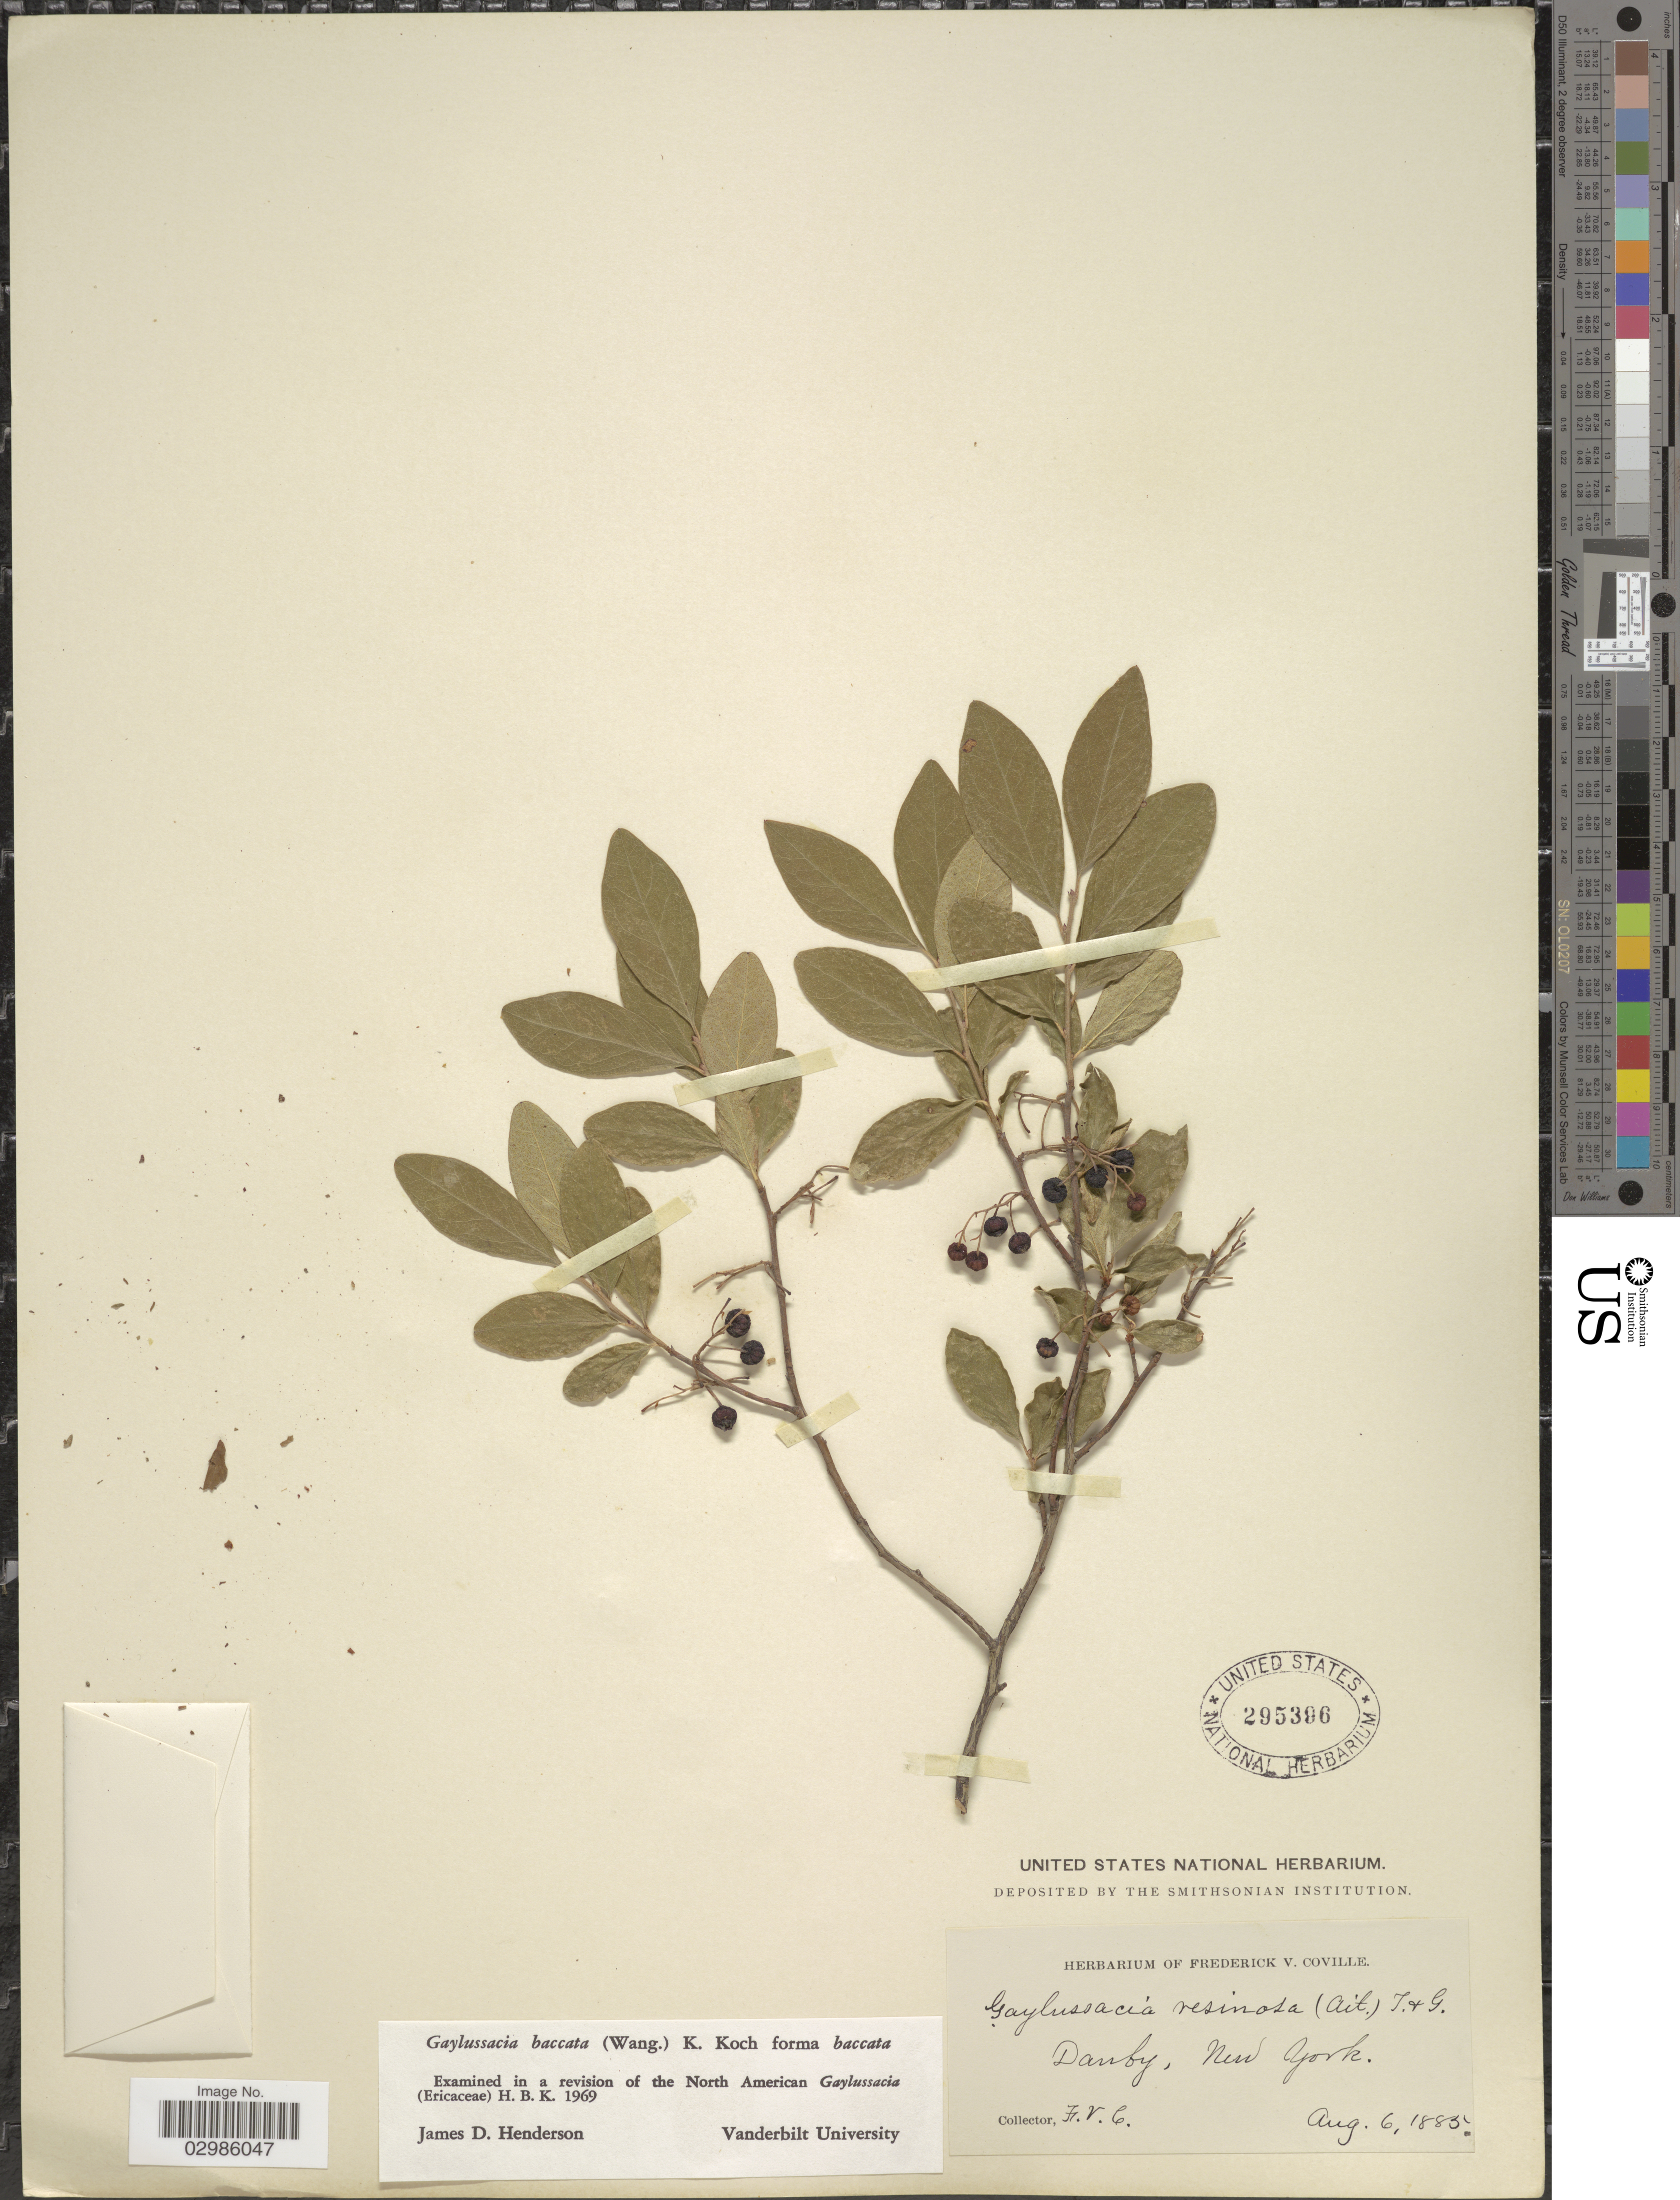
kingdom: Plantae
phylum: Tracheophyta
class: Magnoliopsida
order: Ericales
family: Ericaceae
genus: Gaylussacia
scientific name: Gaylussacia baccata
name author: (Wangenh.) K. Koch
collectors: F. V. Coville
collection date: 1885-08-06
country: United States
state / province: New York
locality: Danby.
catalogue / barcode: US 295396